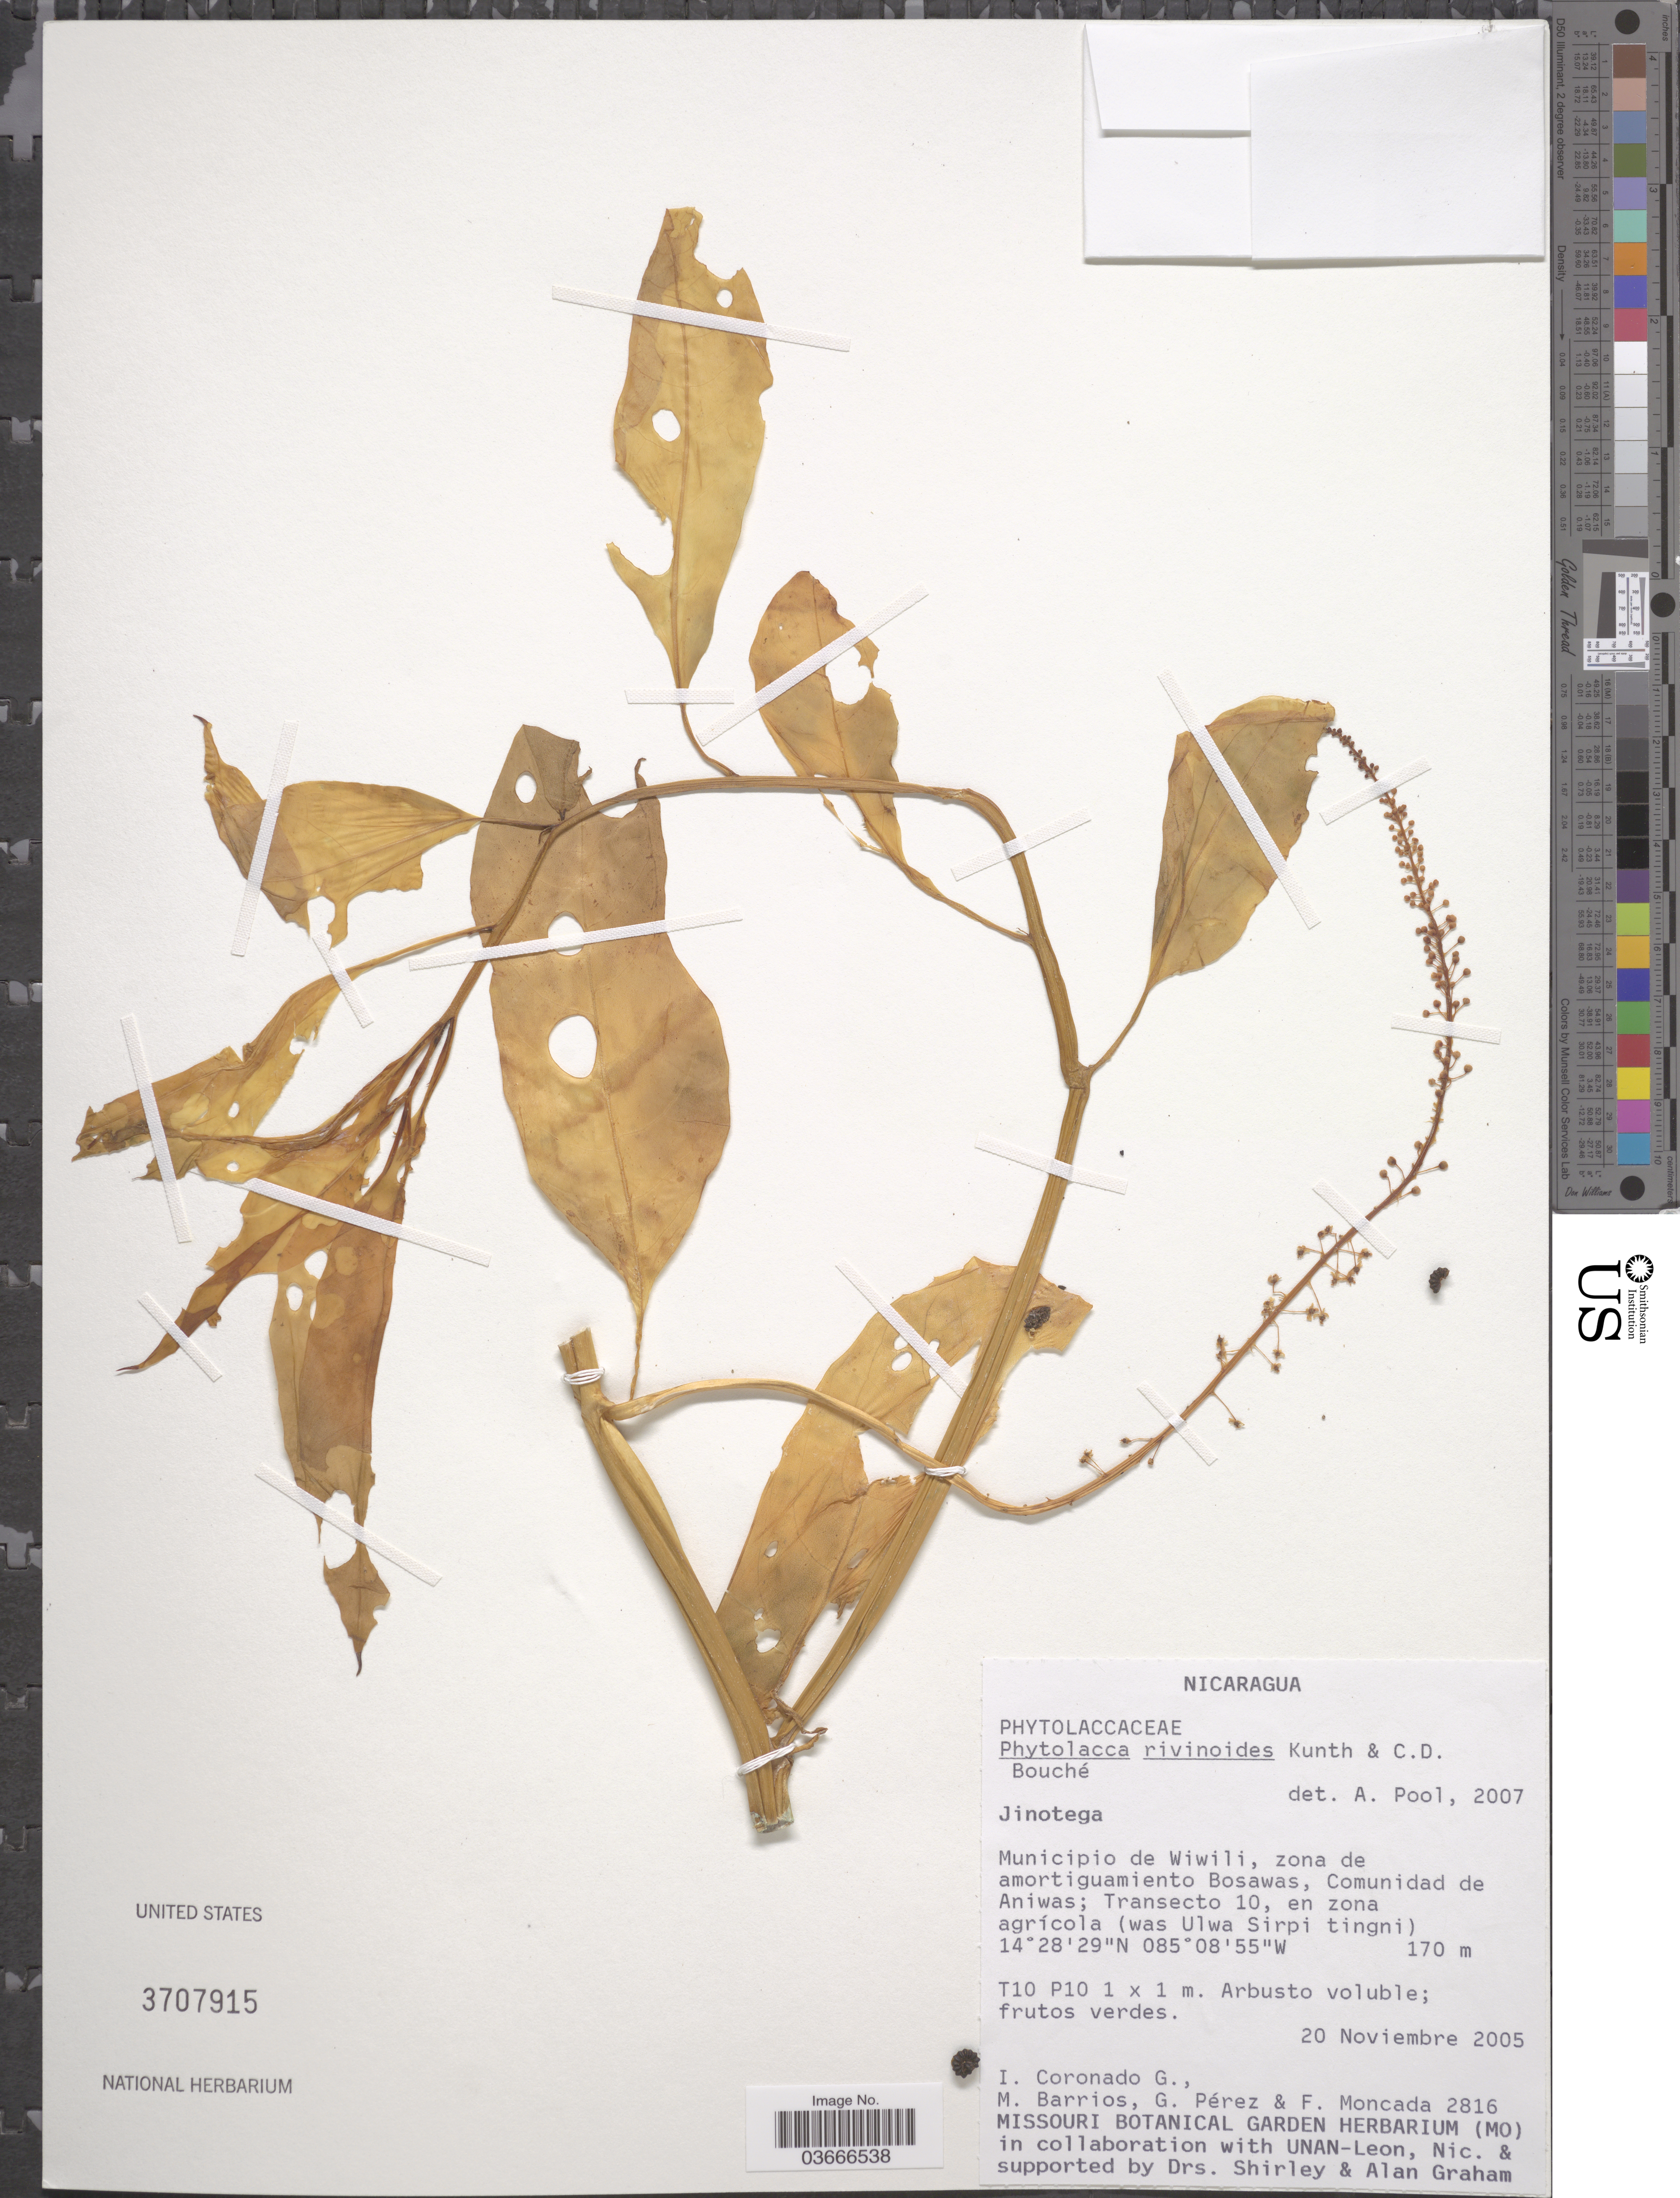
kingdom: Plantae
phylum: Tracheophyta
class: Magnoliopsida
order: Caryophyllales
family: Phytolaccaceae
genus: Phytolacca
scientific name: Phytolacca rivinoides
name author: Kunth & C.D. Bouché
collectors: I. Coronado, M. Barrios, G. Perez & F. Moncada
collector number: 2816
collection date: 2005-11-20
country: Nicaragua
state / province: Jinotega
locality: Municipio de Wiwili, zona de amortiguamiento Bosawas, Comunidad de Aniwas; Transecto 10, en zona agrícola (was Ulwa Sirpi tingni).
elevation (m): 170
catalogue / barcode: US 3707915